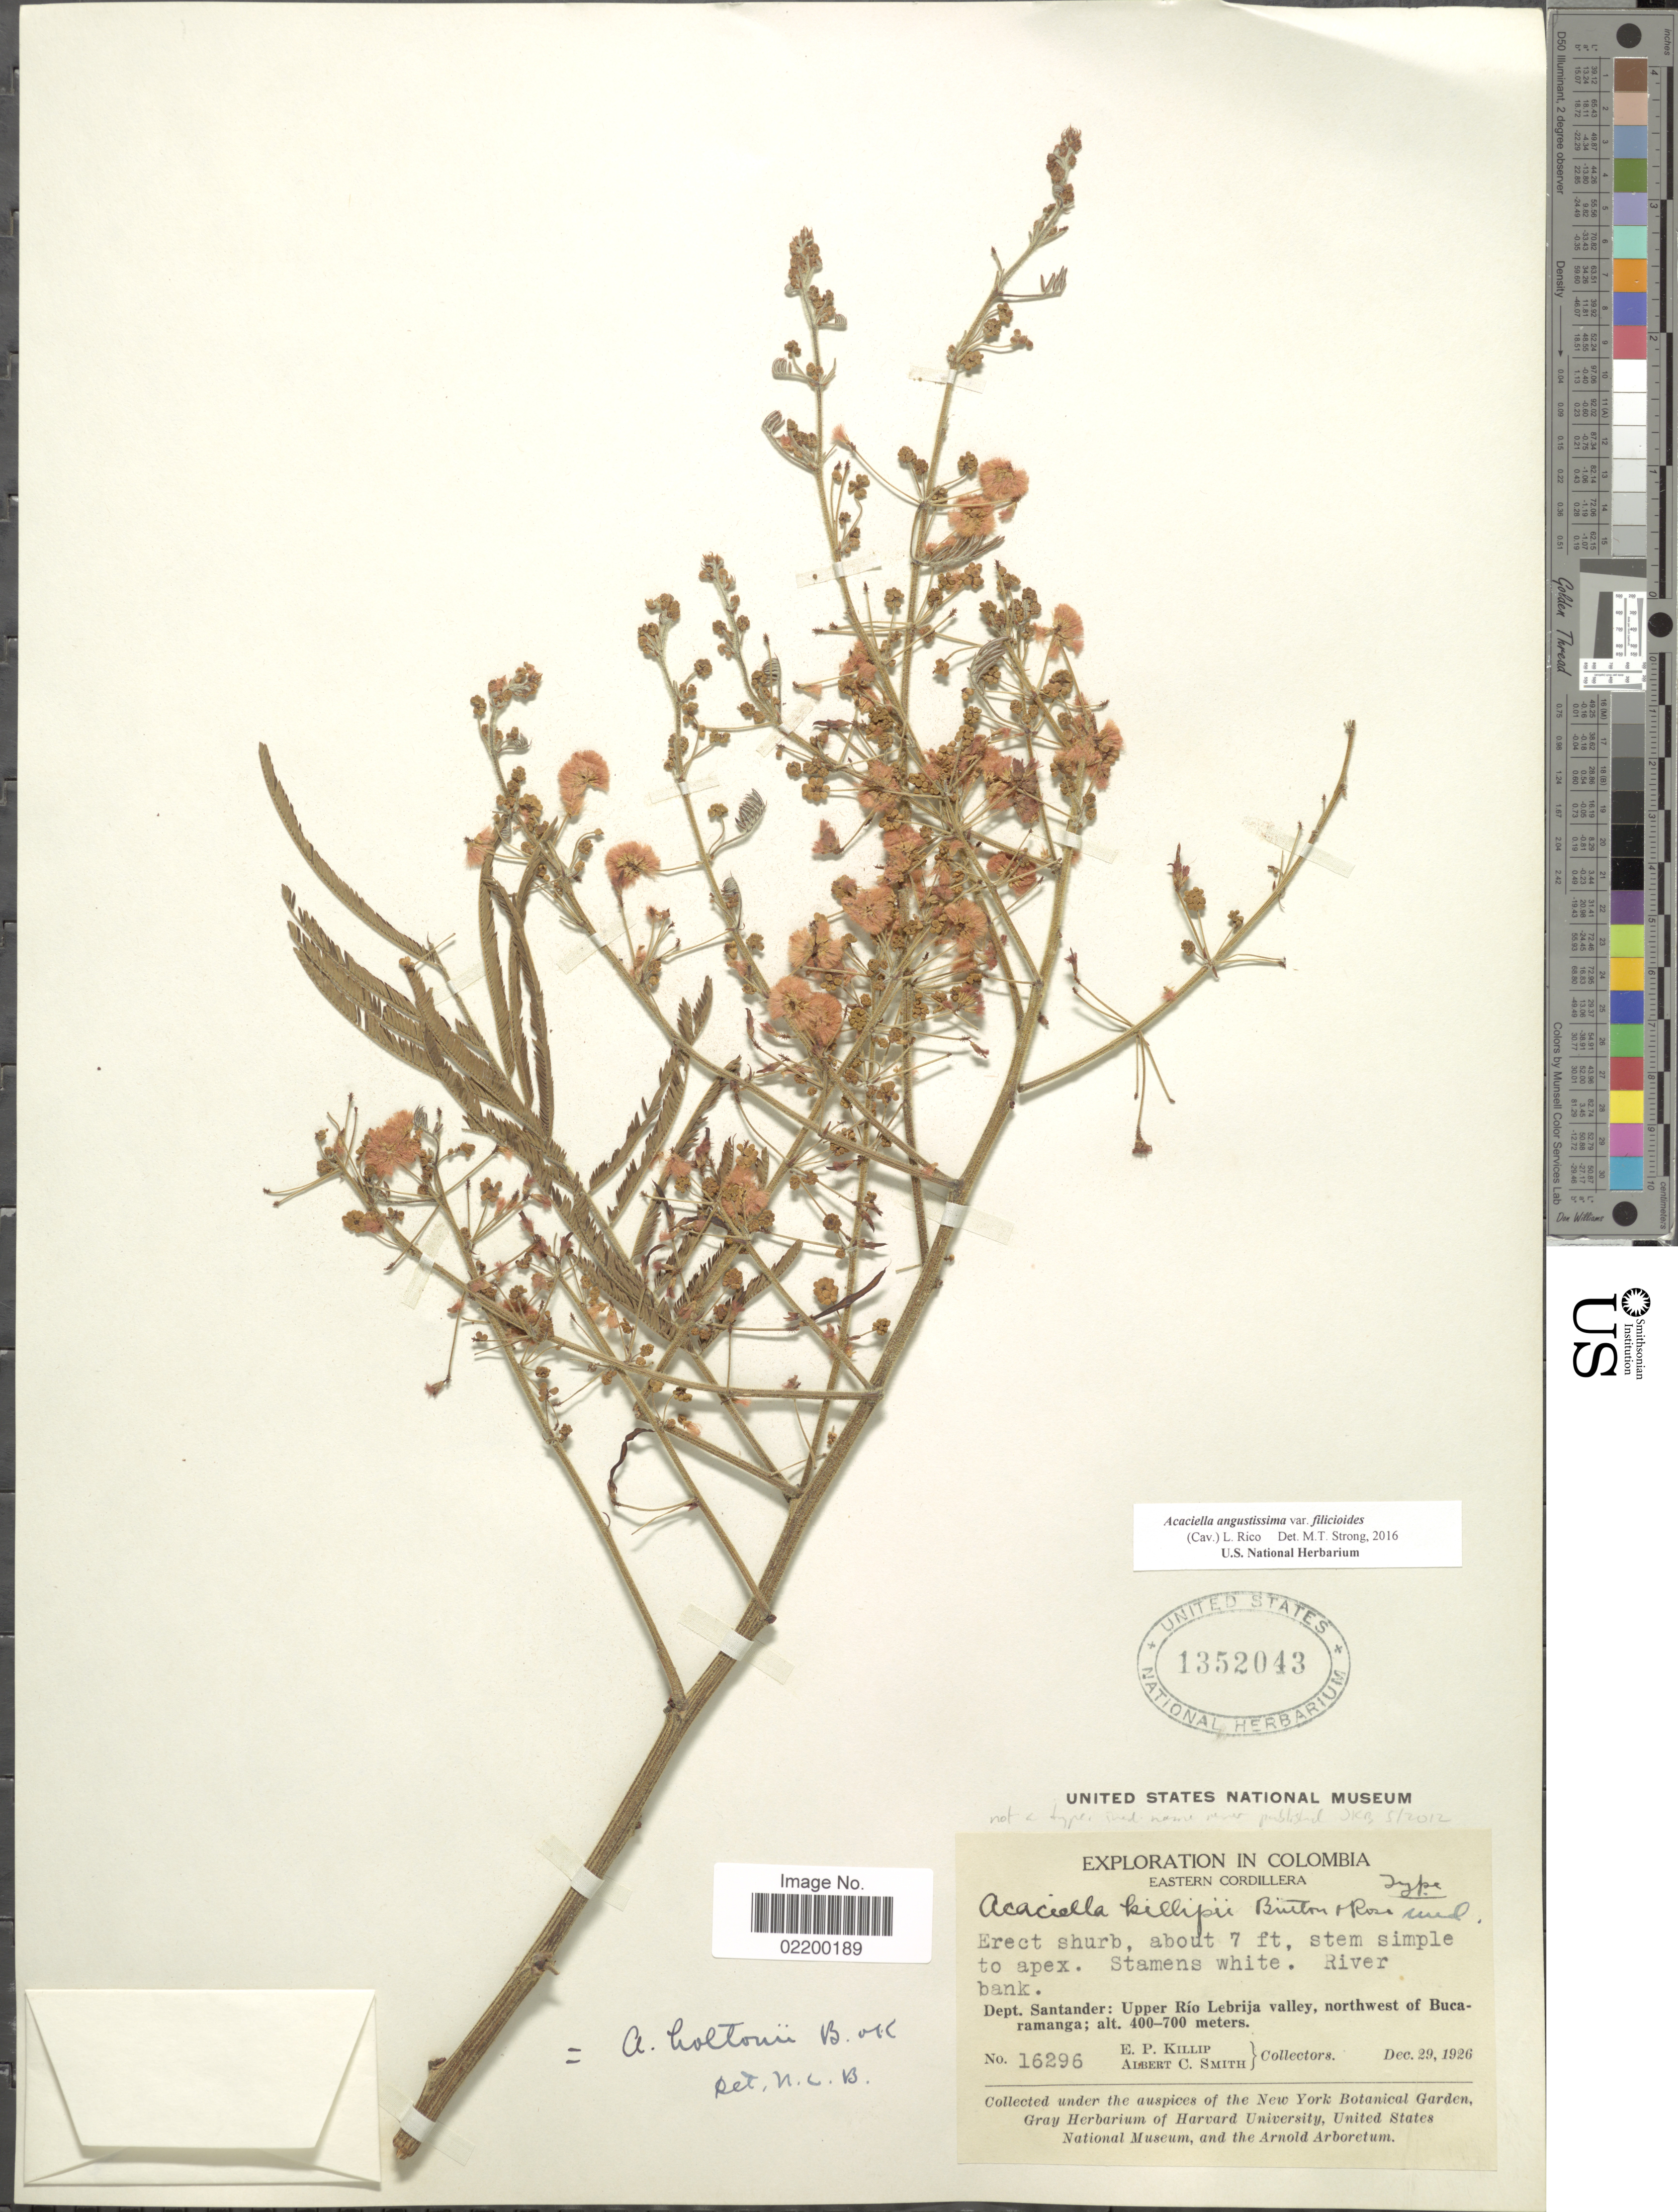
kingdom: Plantae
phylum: Tracheophyta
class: Magnoliopsida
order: Fabales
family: Fabaceae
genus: Acaciella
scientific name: Acaciella angustissima var. filicioides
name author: (Cav.) L. Rico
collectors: E. P. Killip & A. C. Smith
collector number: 16296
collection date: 1926-12-29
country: Colombia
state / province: Santander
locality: Dept. Santander: Upper Rio Lebrija valley, northwest of Bucaramanga.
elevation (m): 400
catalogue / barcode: US 1352043